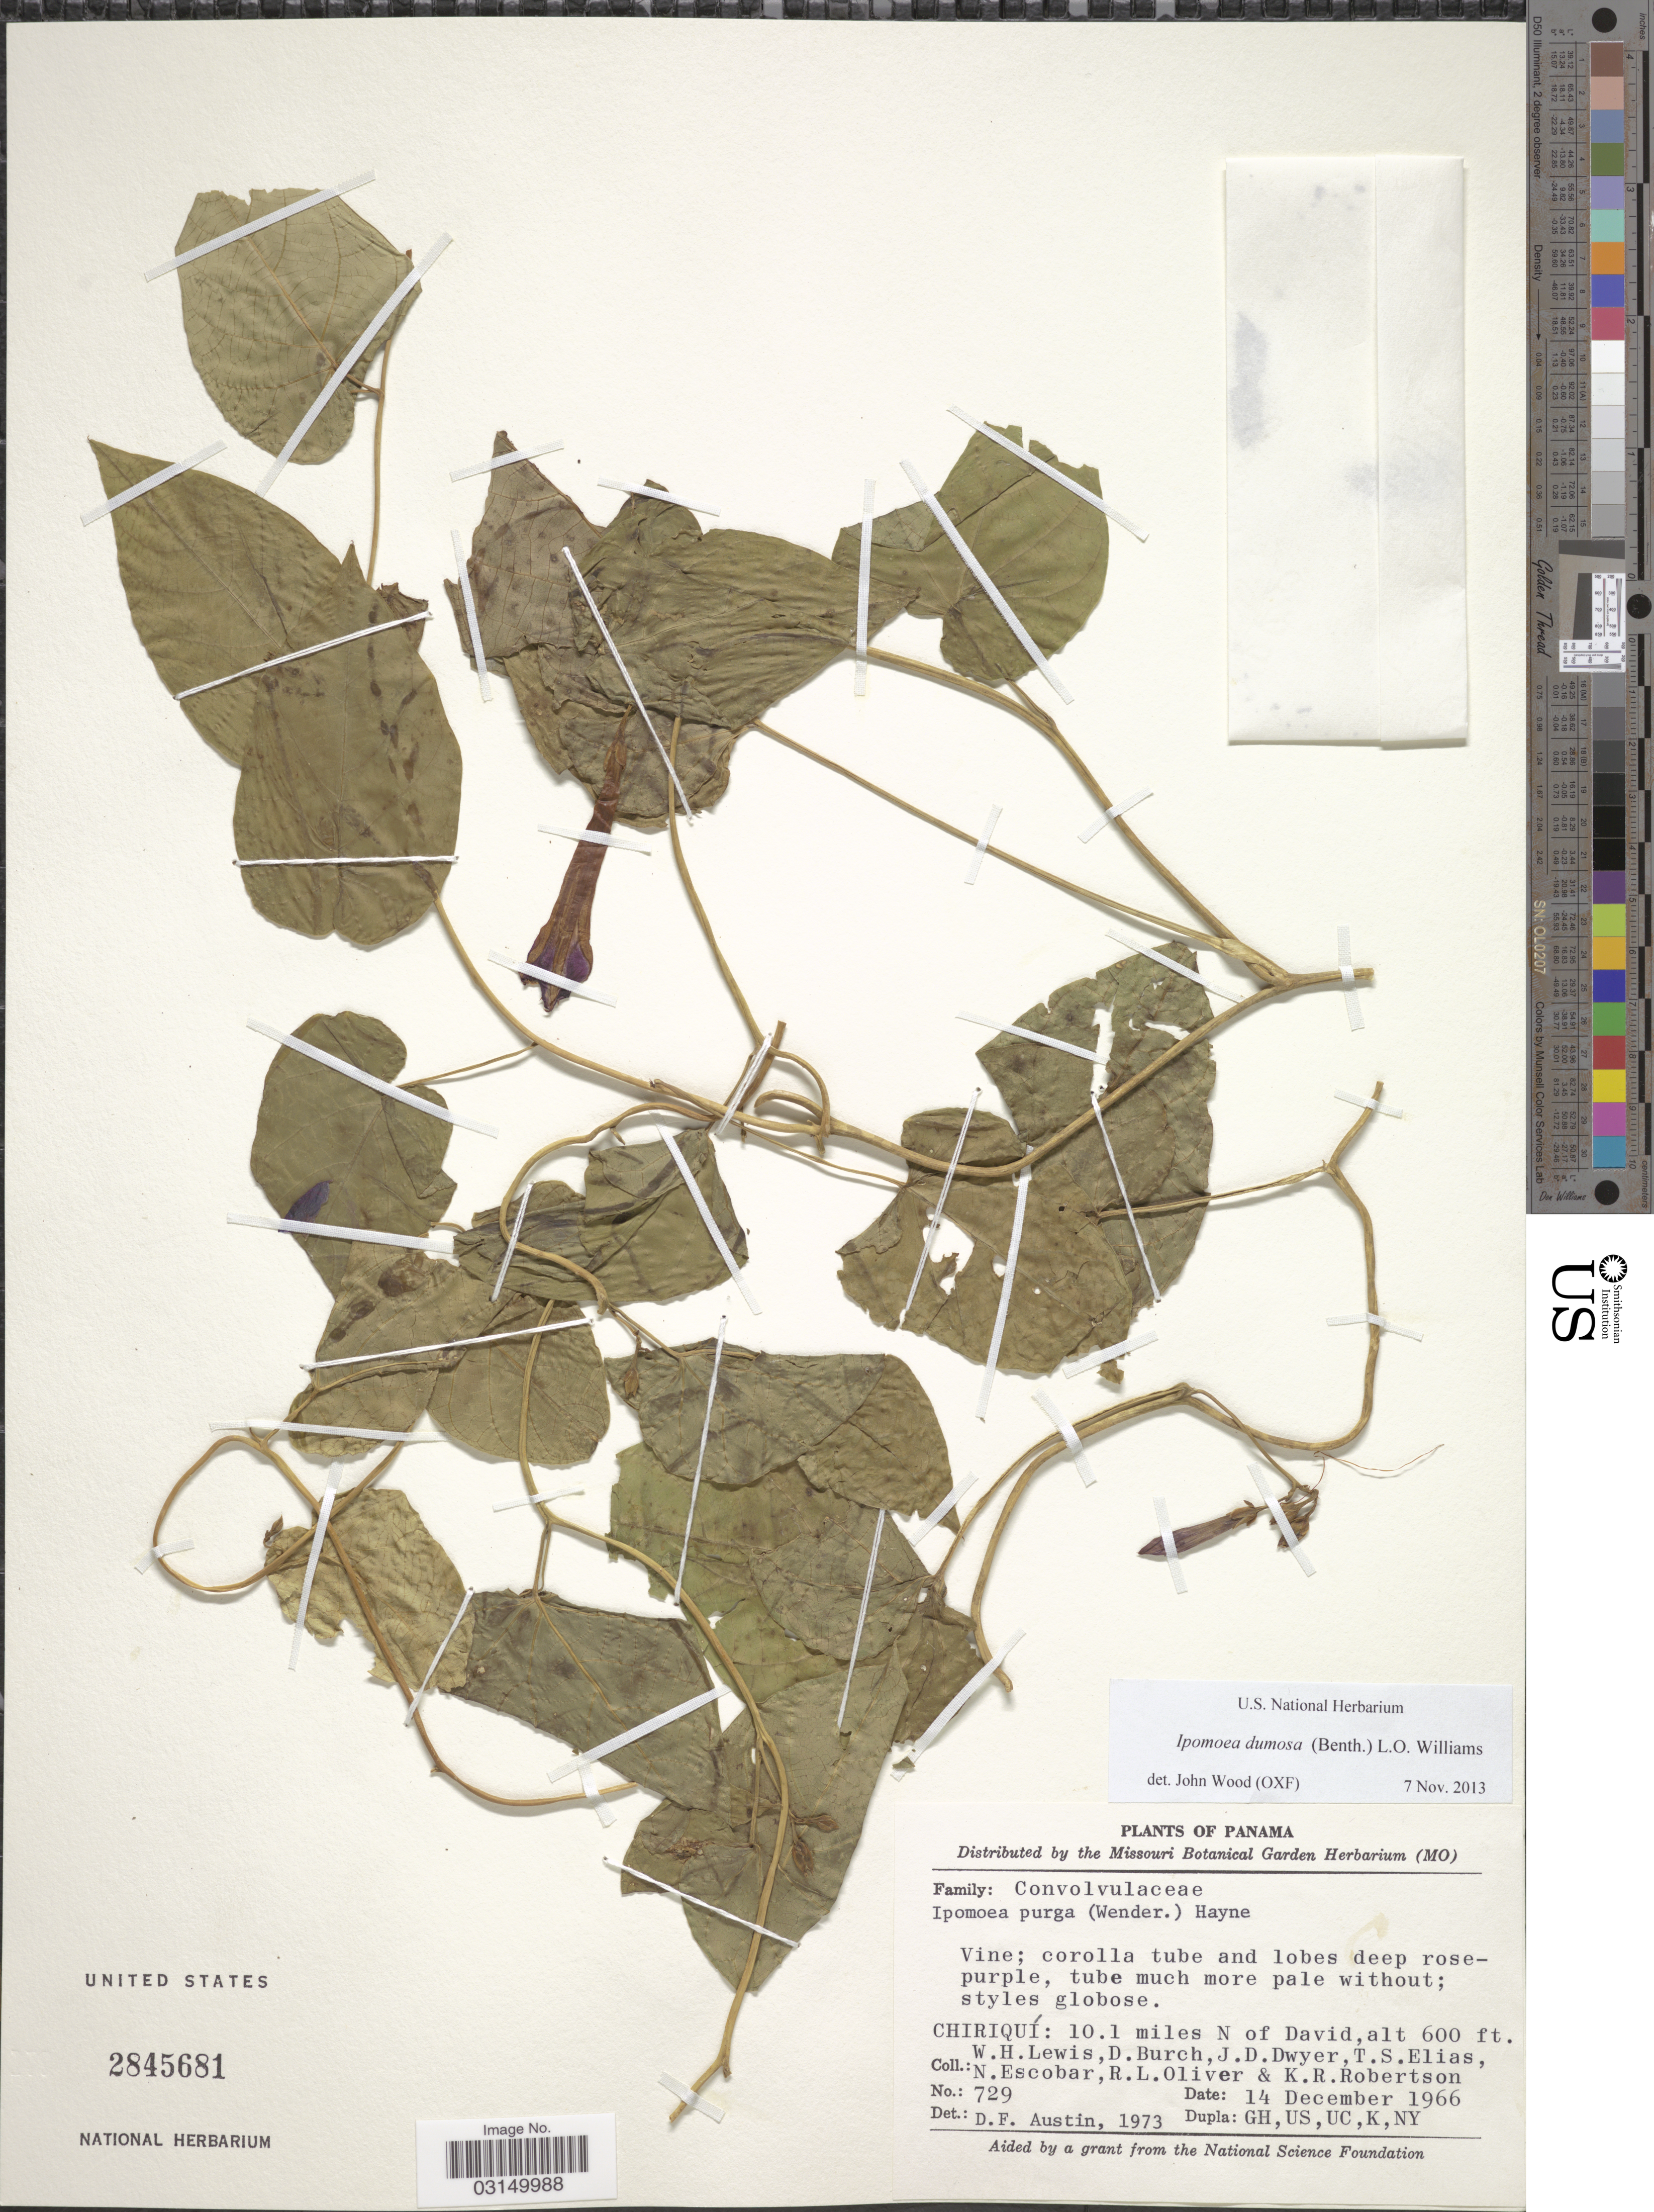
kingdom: Plantae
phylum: Tracheophyta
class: Magnoliopsida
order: Solanales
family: Convolvulaceae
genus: Ipomoea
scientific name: Ipomoea dumosa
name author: (Benth.) L.O. Williams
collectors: W. H. Lewis, D. Burch, J. D. Dwyer, T. S. Elias & et al.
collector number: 729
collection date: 1966-12-14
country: Panama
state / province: Chiriqui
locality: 10.1 miles N of David.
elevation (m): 183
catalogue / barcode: US 2845681